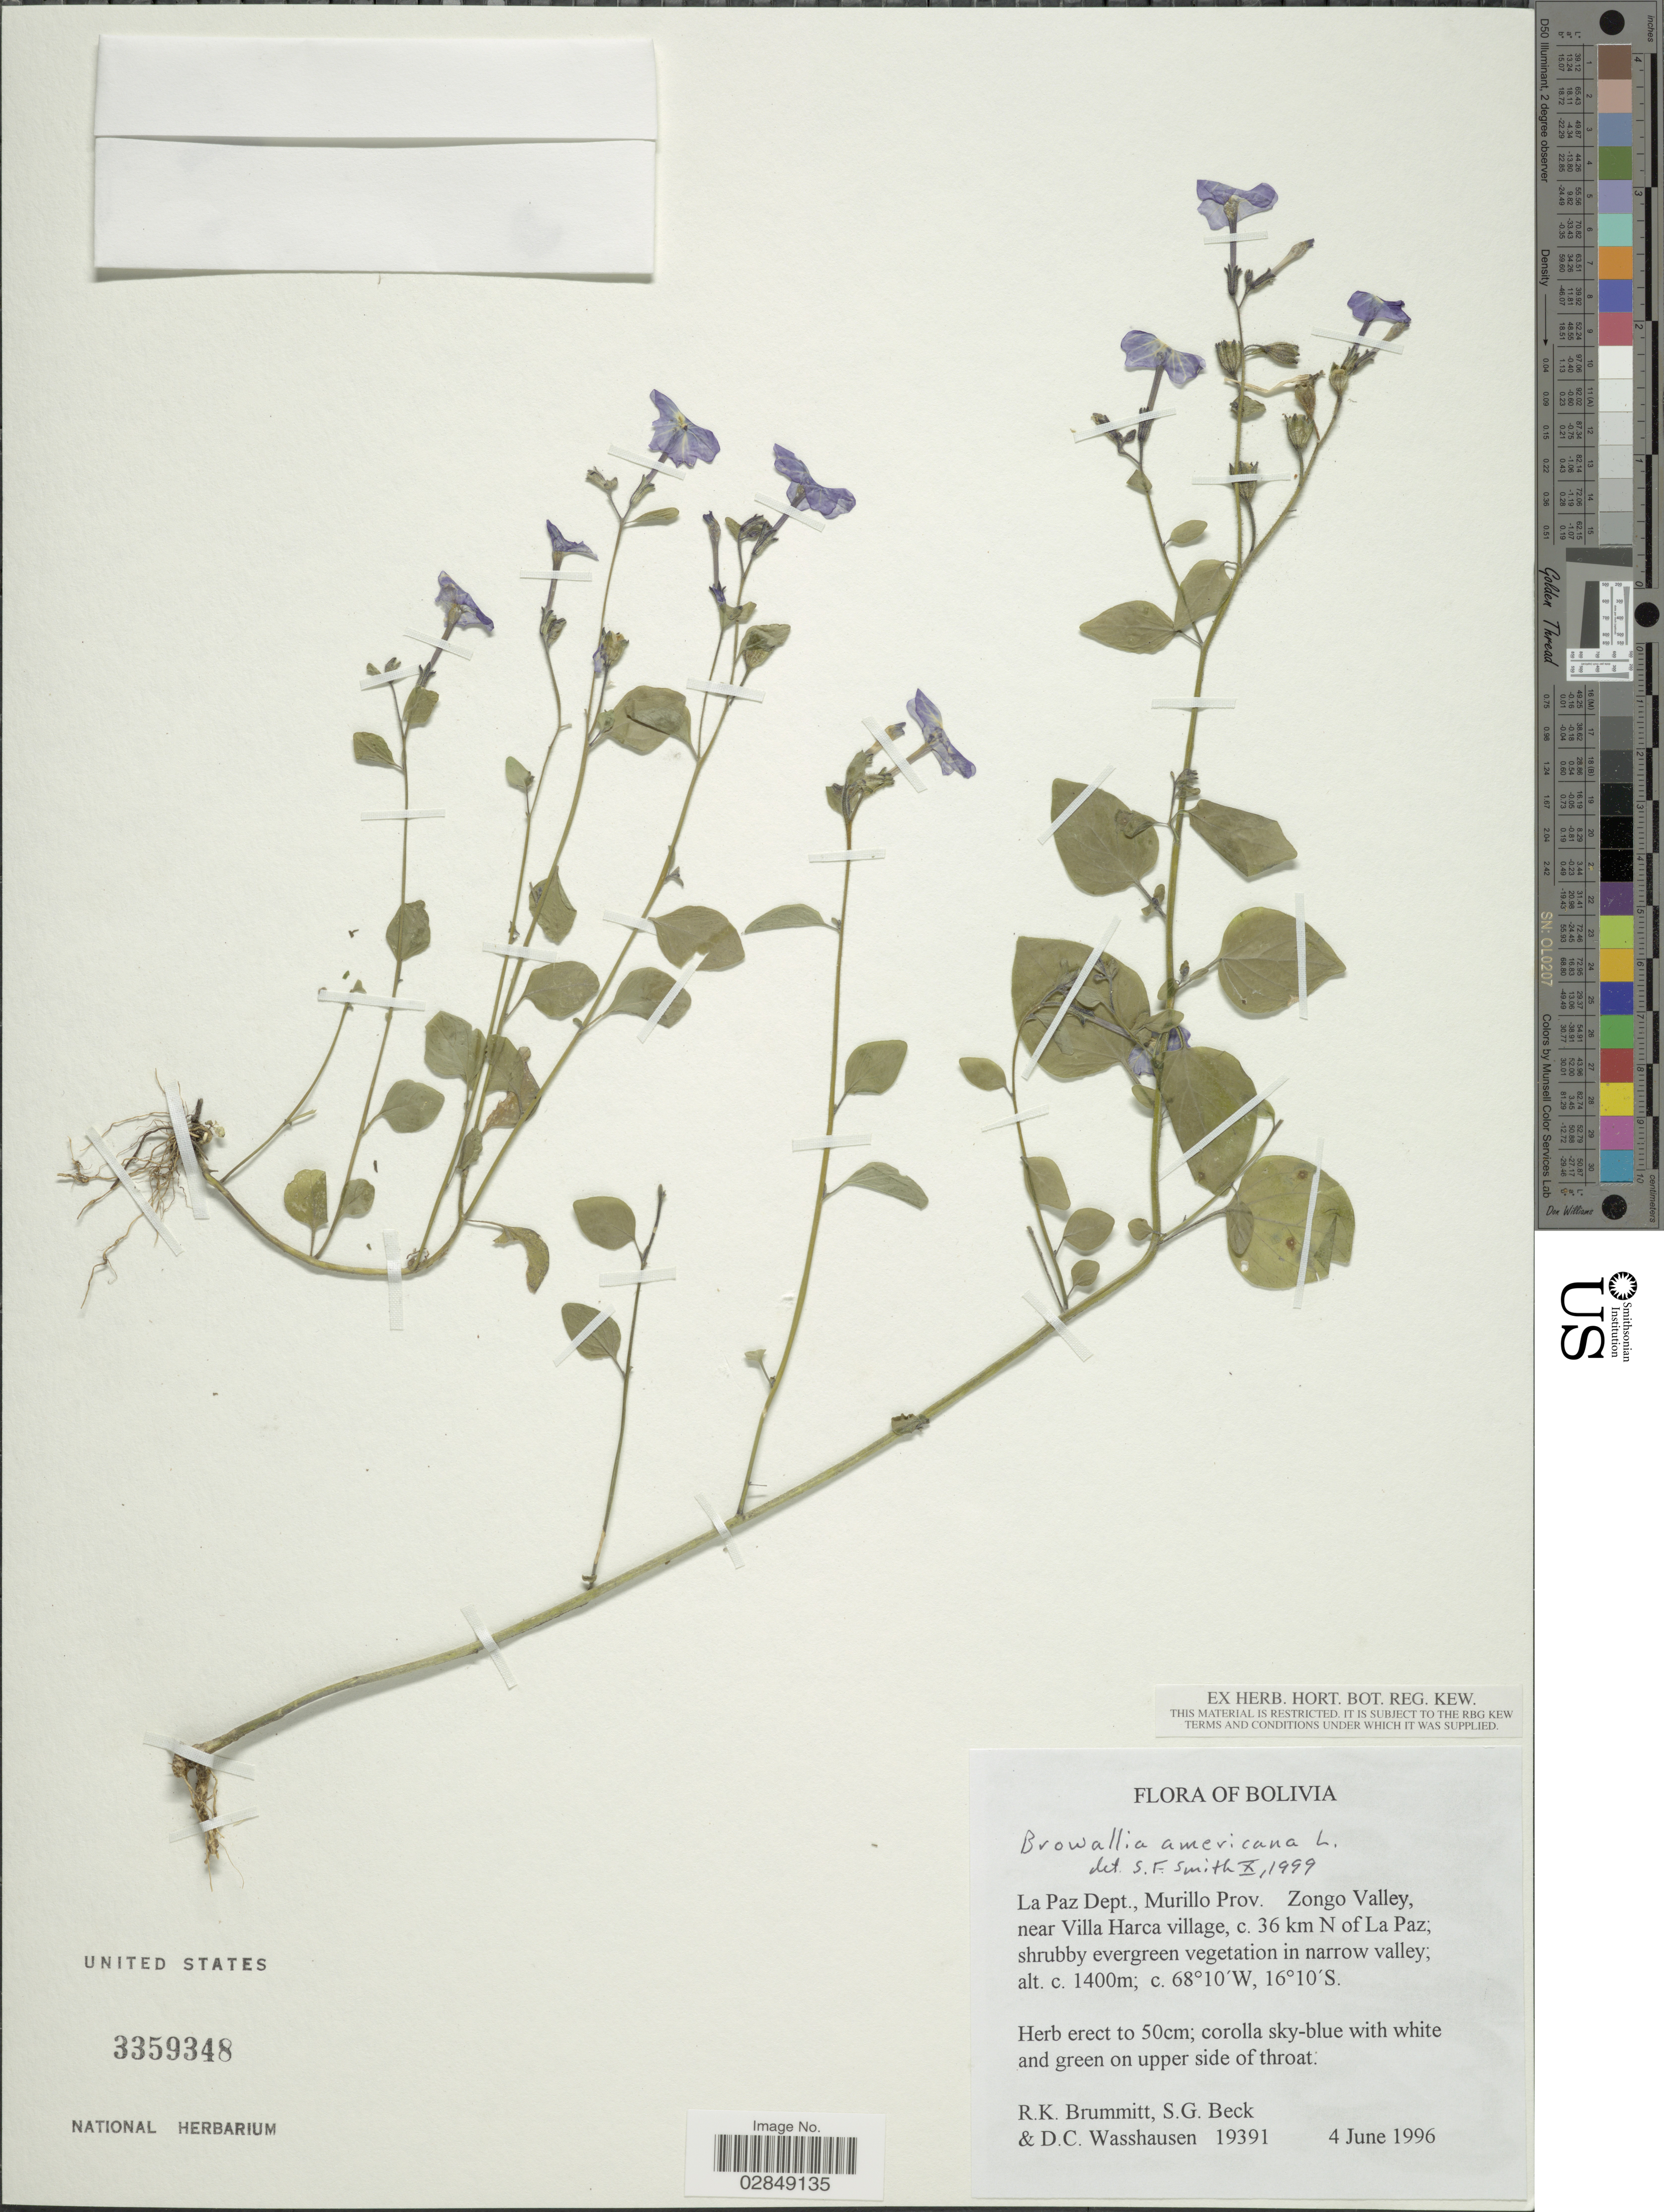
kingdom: Plantae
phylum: Tracheophyta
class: Magnoliopsida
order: Solanales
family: Solanaceae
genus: Browallia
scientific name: Browallia americana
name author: L.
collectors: R. K. Brummitt, S. G. Beck & D. C. Wasshausen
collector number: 19391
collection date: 1996-06-04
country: Bolivia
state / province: La Paz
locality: La Paz Dept., Murillo Prov. Zongo Valley, near Villa Harca village, c. 36 km N of La Paz.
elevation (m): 1400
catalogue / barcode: US 3359348